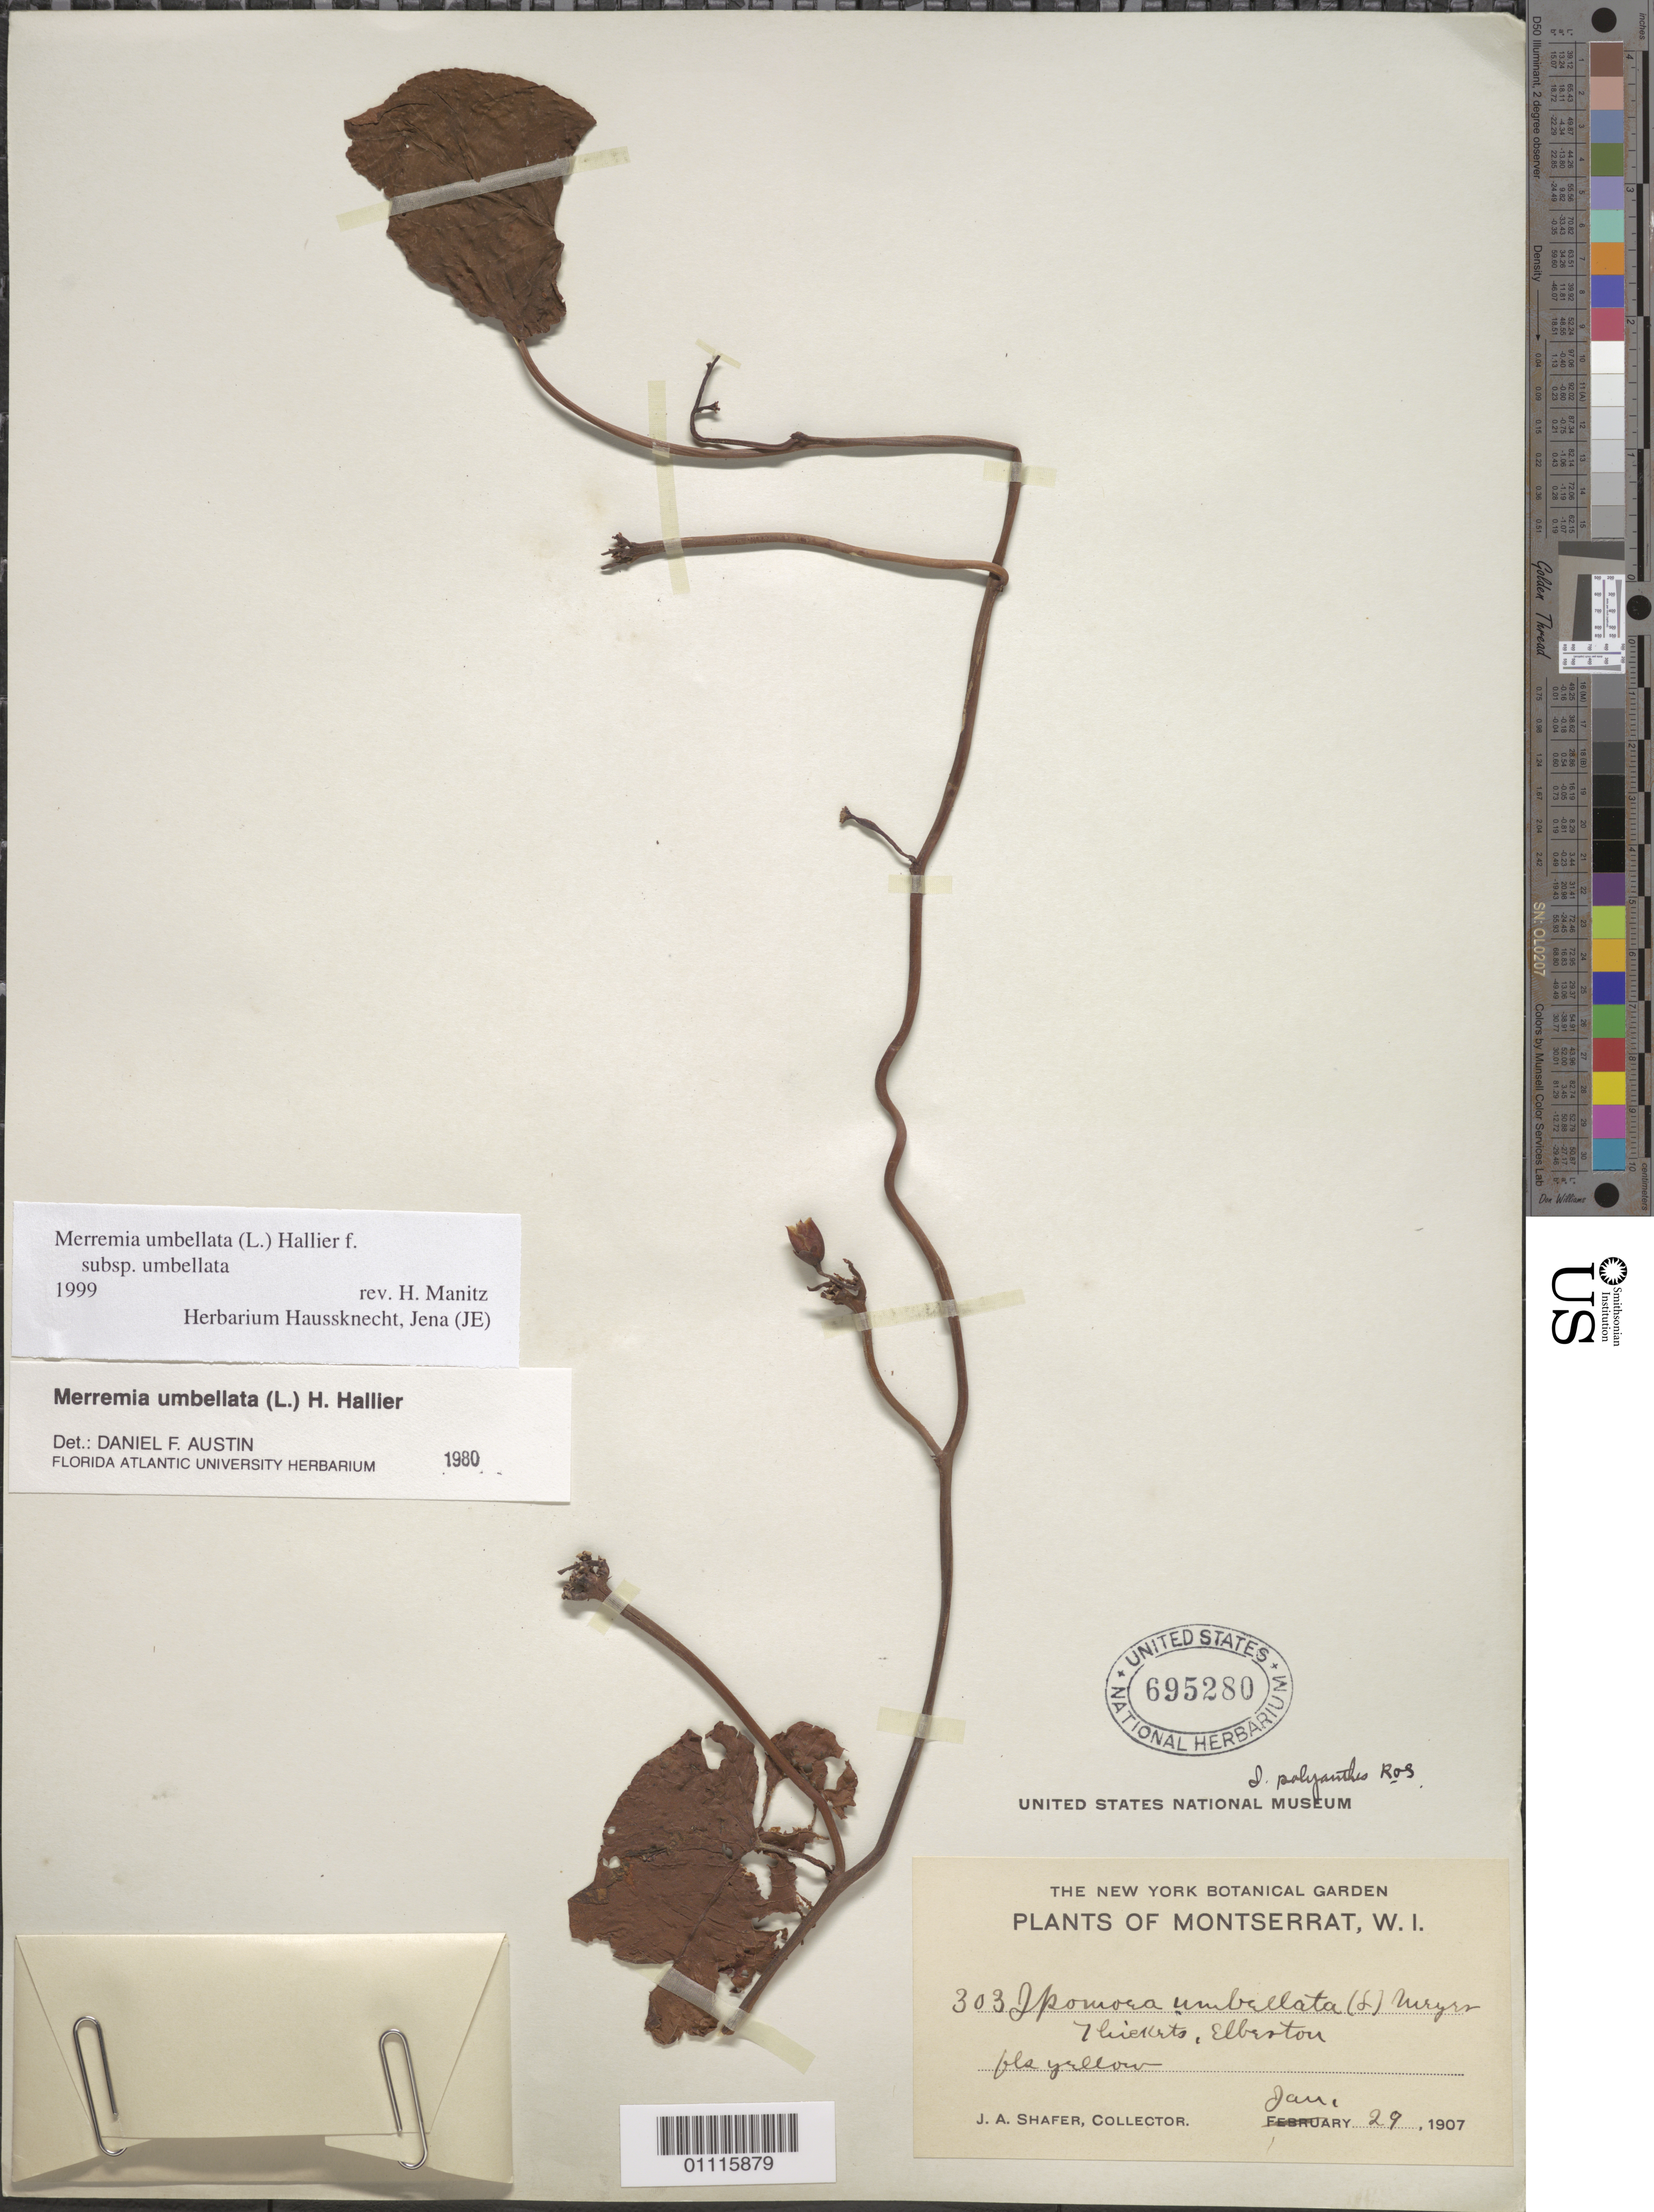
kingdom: Plantae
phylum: Tracheophyta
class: Magnoliopsida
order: Solanales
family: Convolvulaceae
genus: Camonea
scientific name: Camonea umbellata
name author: (L.) A. R. Simões & Staples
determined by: Strong, Mark T., (BOT), Smithsonian Institution - National Museum of Natural History (UNITED STATES)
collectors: J. A. Shafer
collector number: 303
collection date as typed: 01 Jan 1907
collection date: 1907-01-01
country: Montserrat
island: Montserrat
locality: Thickets, Ellerton.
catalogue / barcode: US 695280